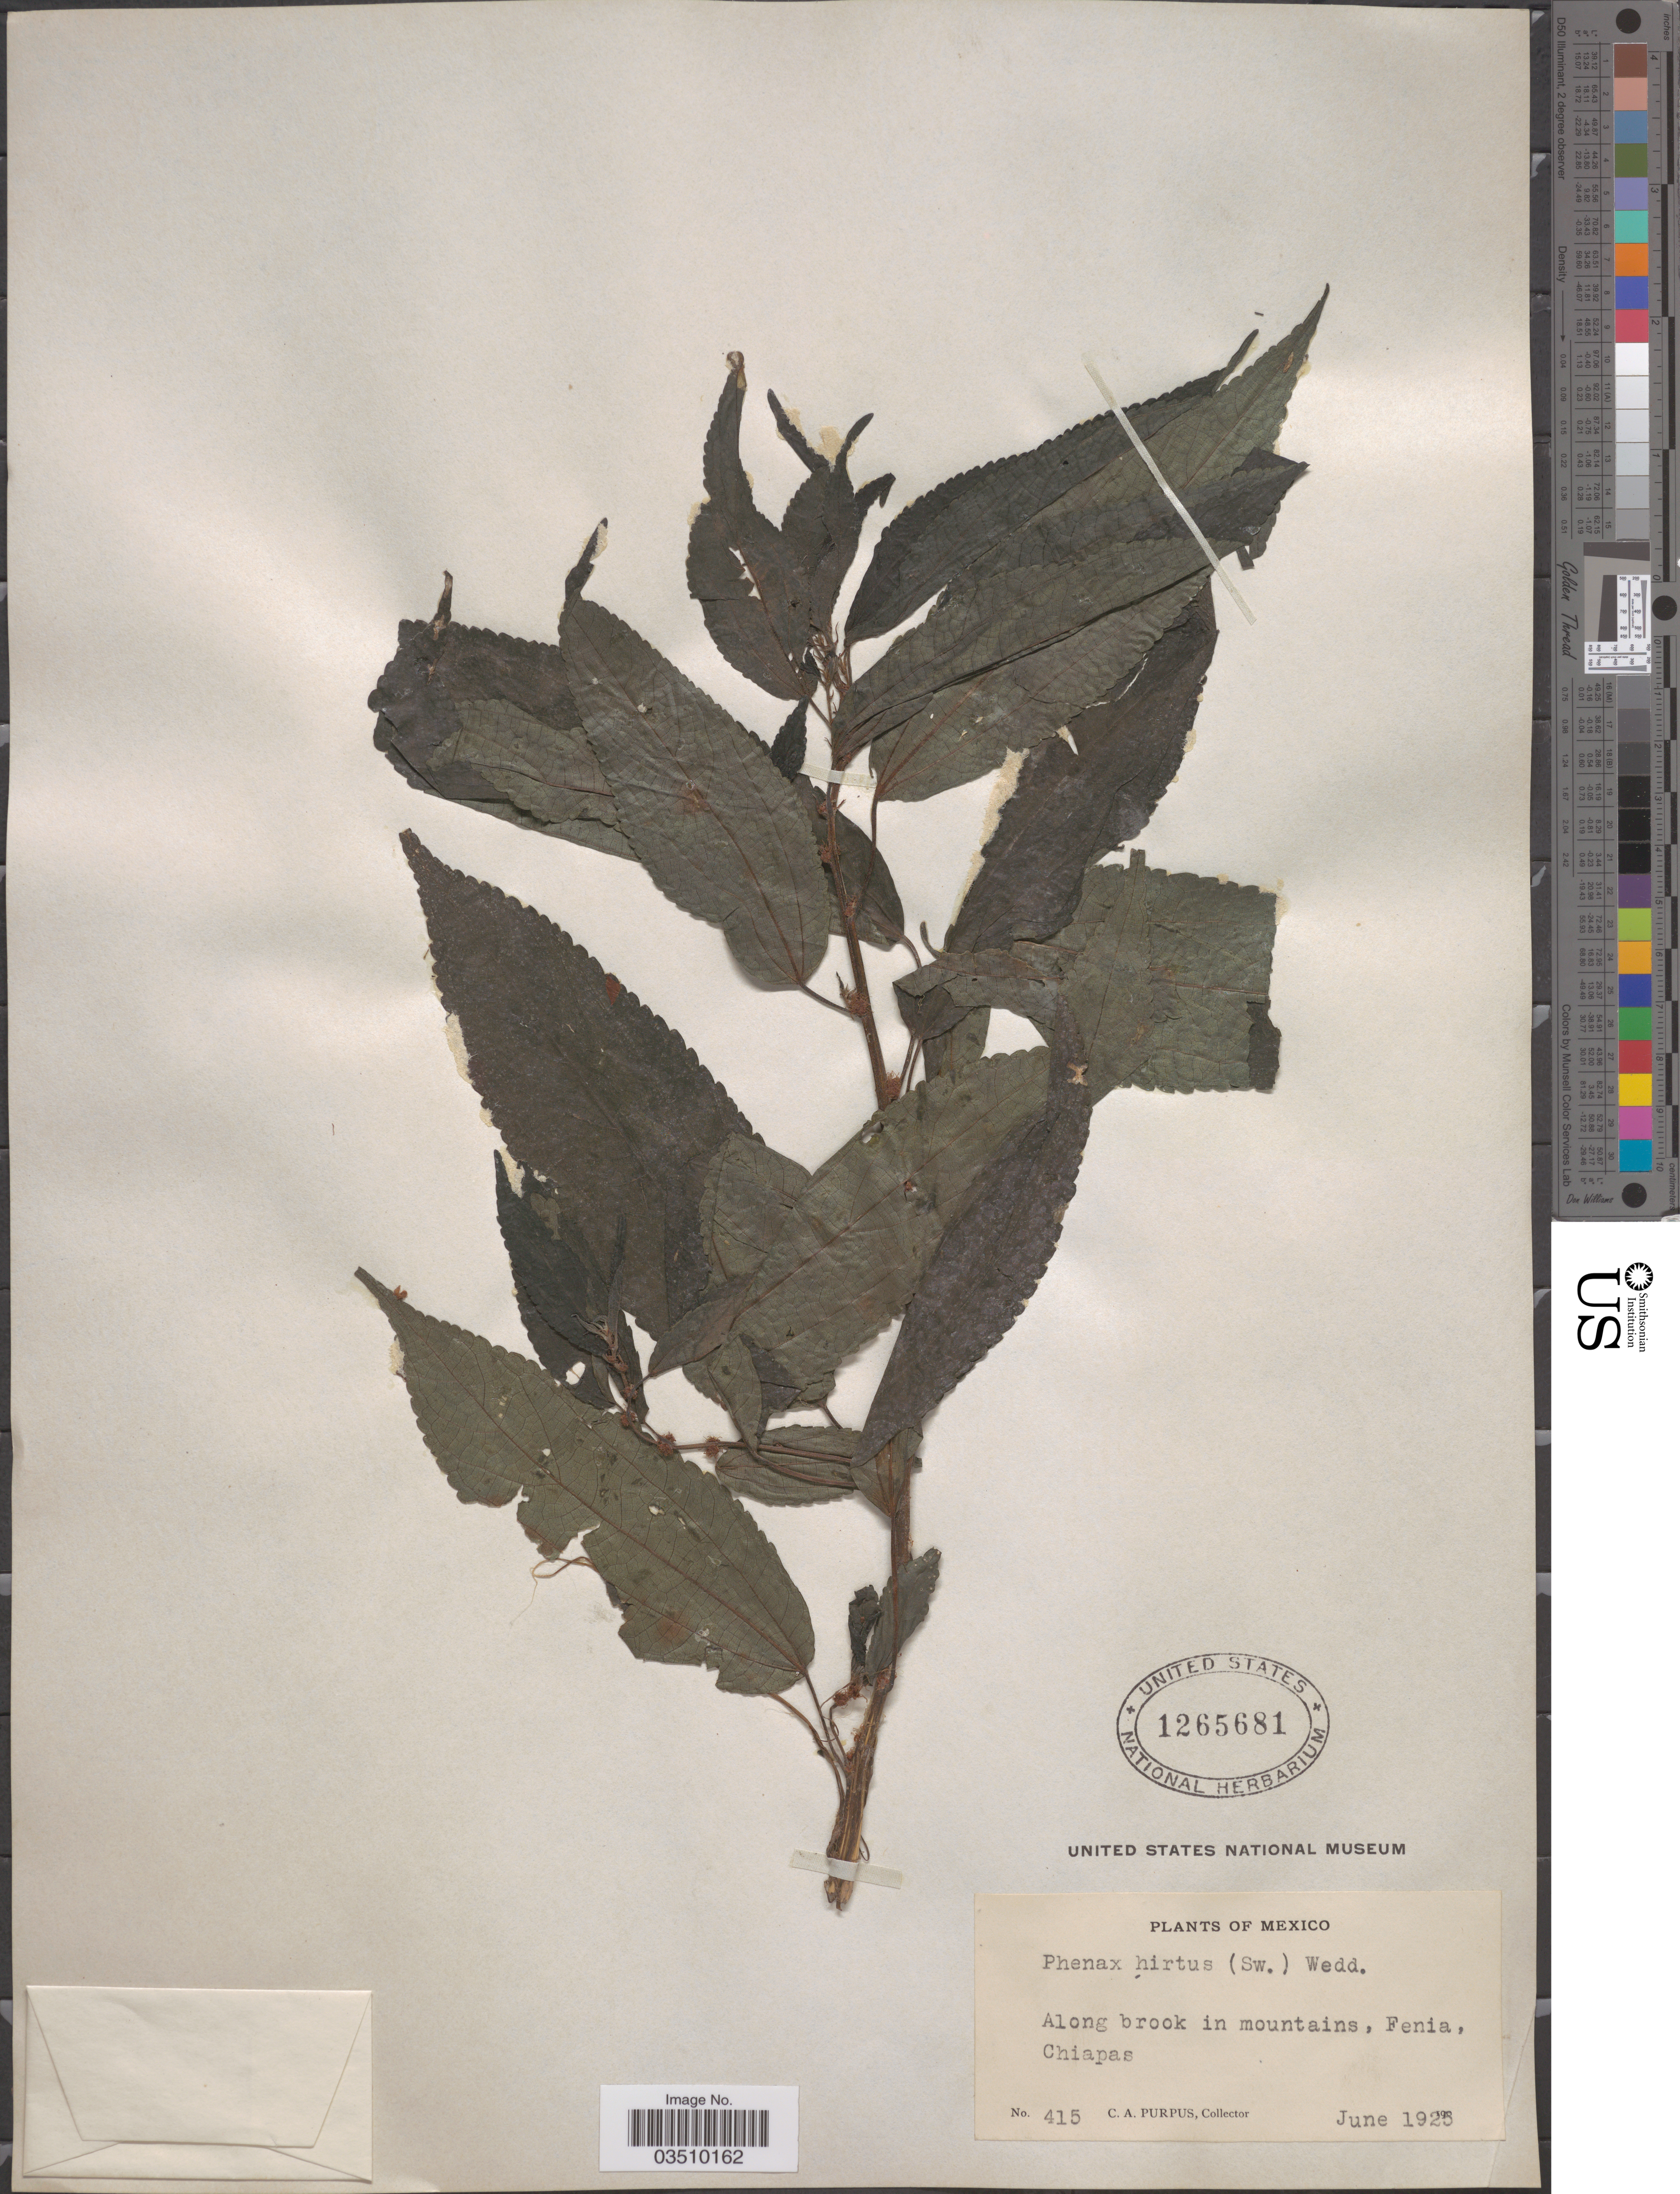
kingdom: Plantae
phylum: Tracheophyta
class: Magnoliopsida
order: Rosales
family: Urticaceae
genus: Phenax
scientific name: Phenax hirtus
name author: (Sw.) Wedd.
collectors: C. A. Purpus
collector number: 415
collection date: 1925-06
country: Mexico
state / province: Chiapas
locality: Along brook in mountains, Fenia.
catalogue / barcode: US 1265681